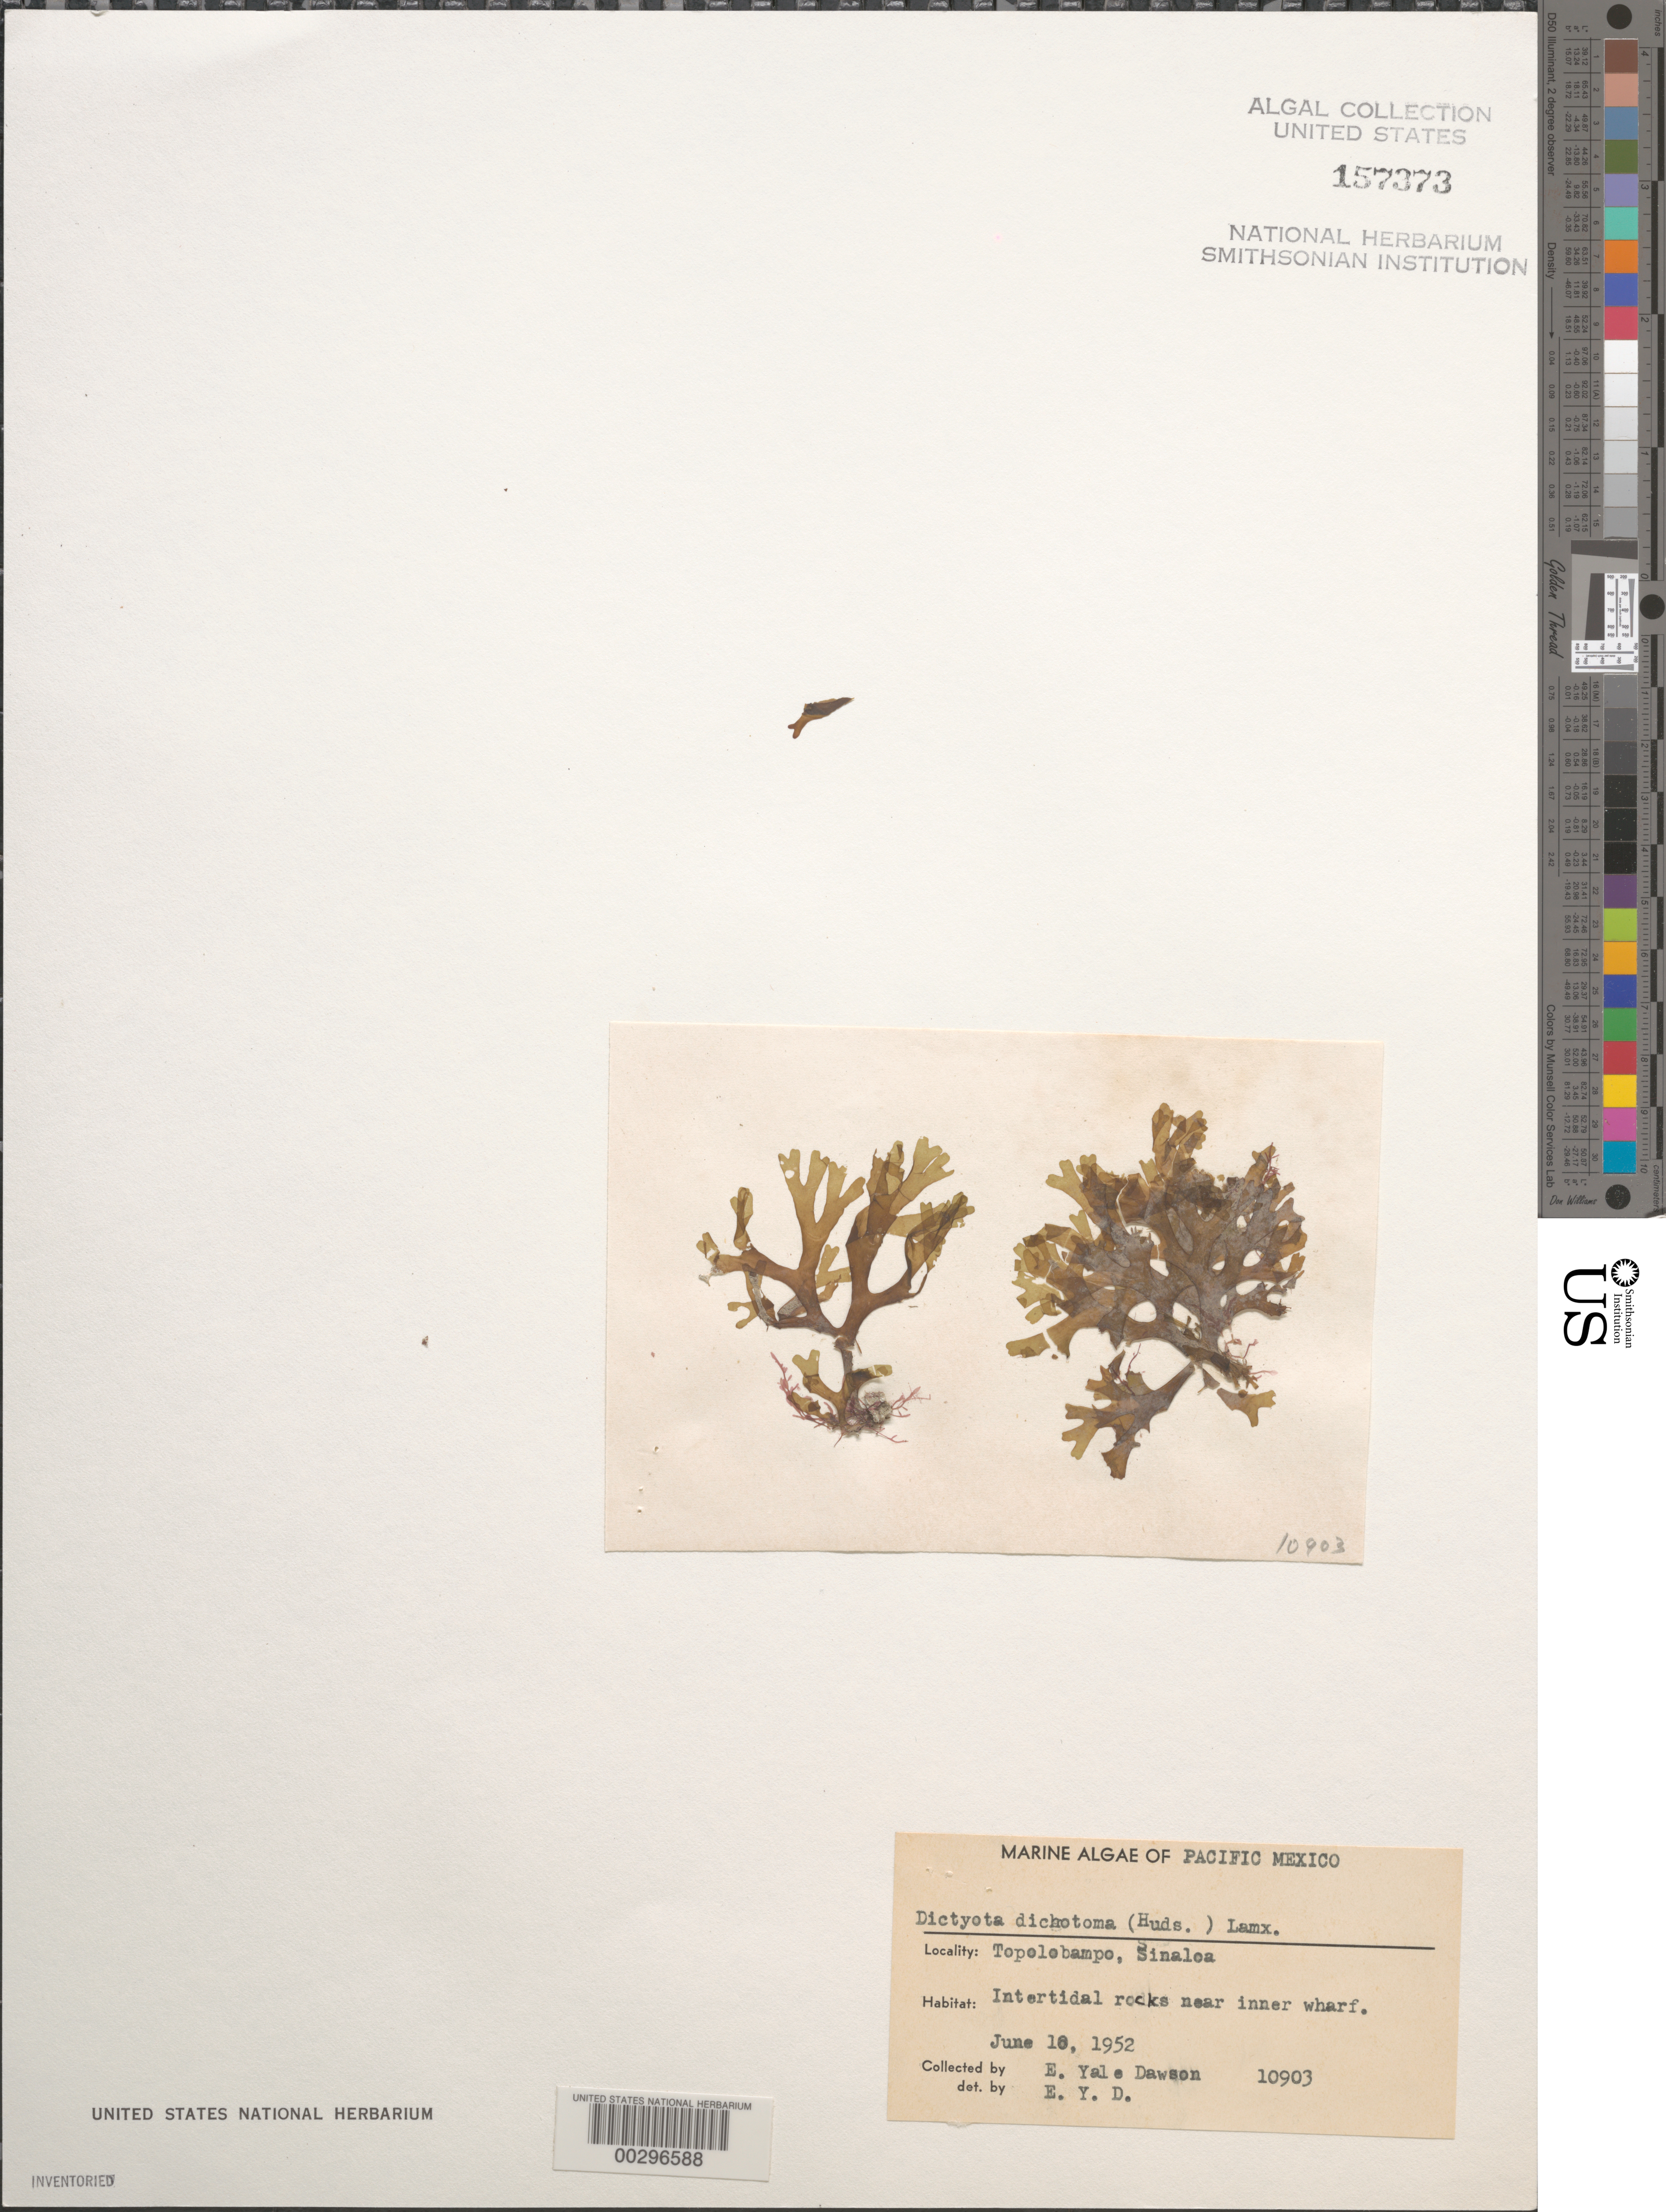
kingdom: Chromista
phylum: Ochrophyta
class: Phaeophyceae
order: Dictyotales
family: Dictyotaceae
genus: Dictyota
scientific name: Dictyota dichotoma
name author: (Huds.) J.V.Lamouroux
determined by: Dawson, E. Y.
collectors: E. Y. Dawson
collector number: EYD 10903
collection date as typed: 10 Jun 1952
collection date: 1952-06-10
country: Mexico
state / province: Sinaloa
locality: Topolobampo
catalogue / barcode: US 157373